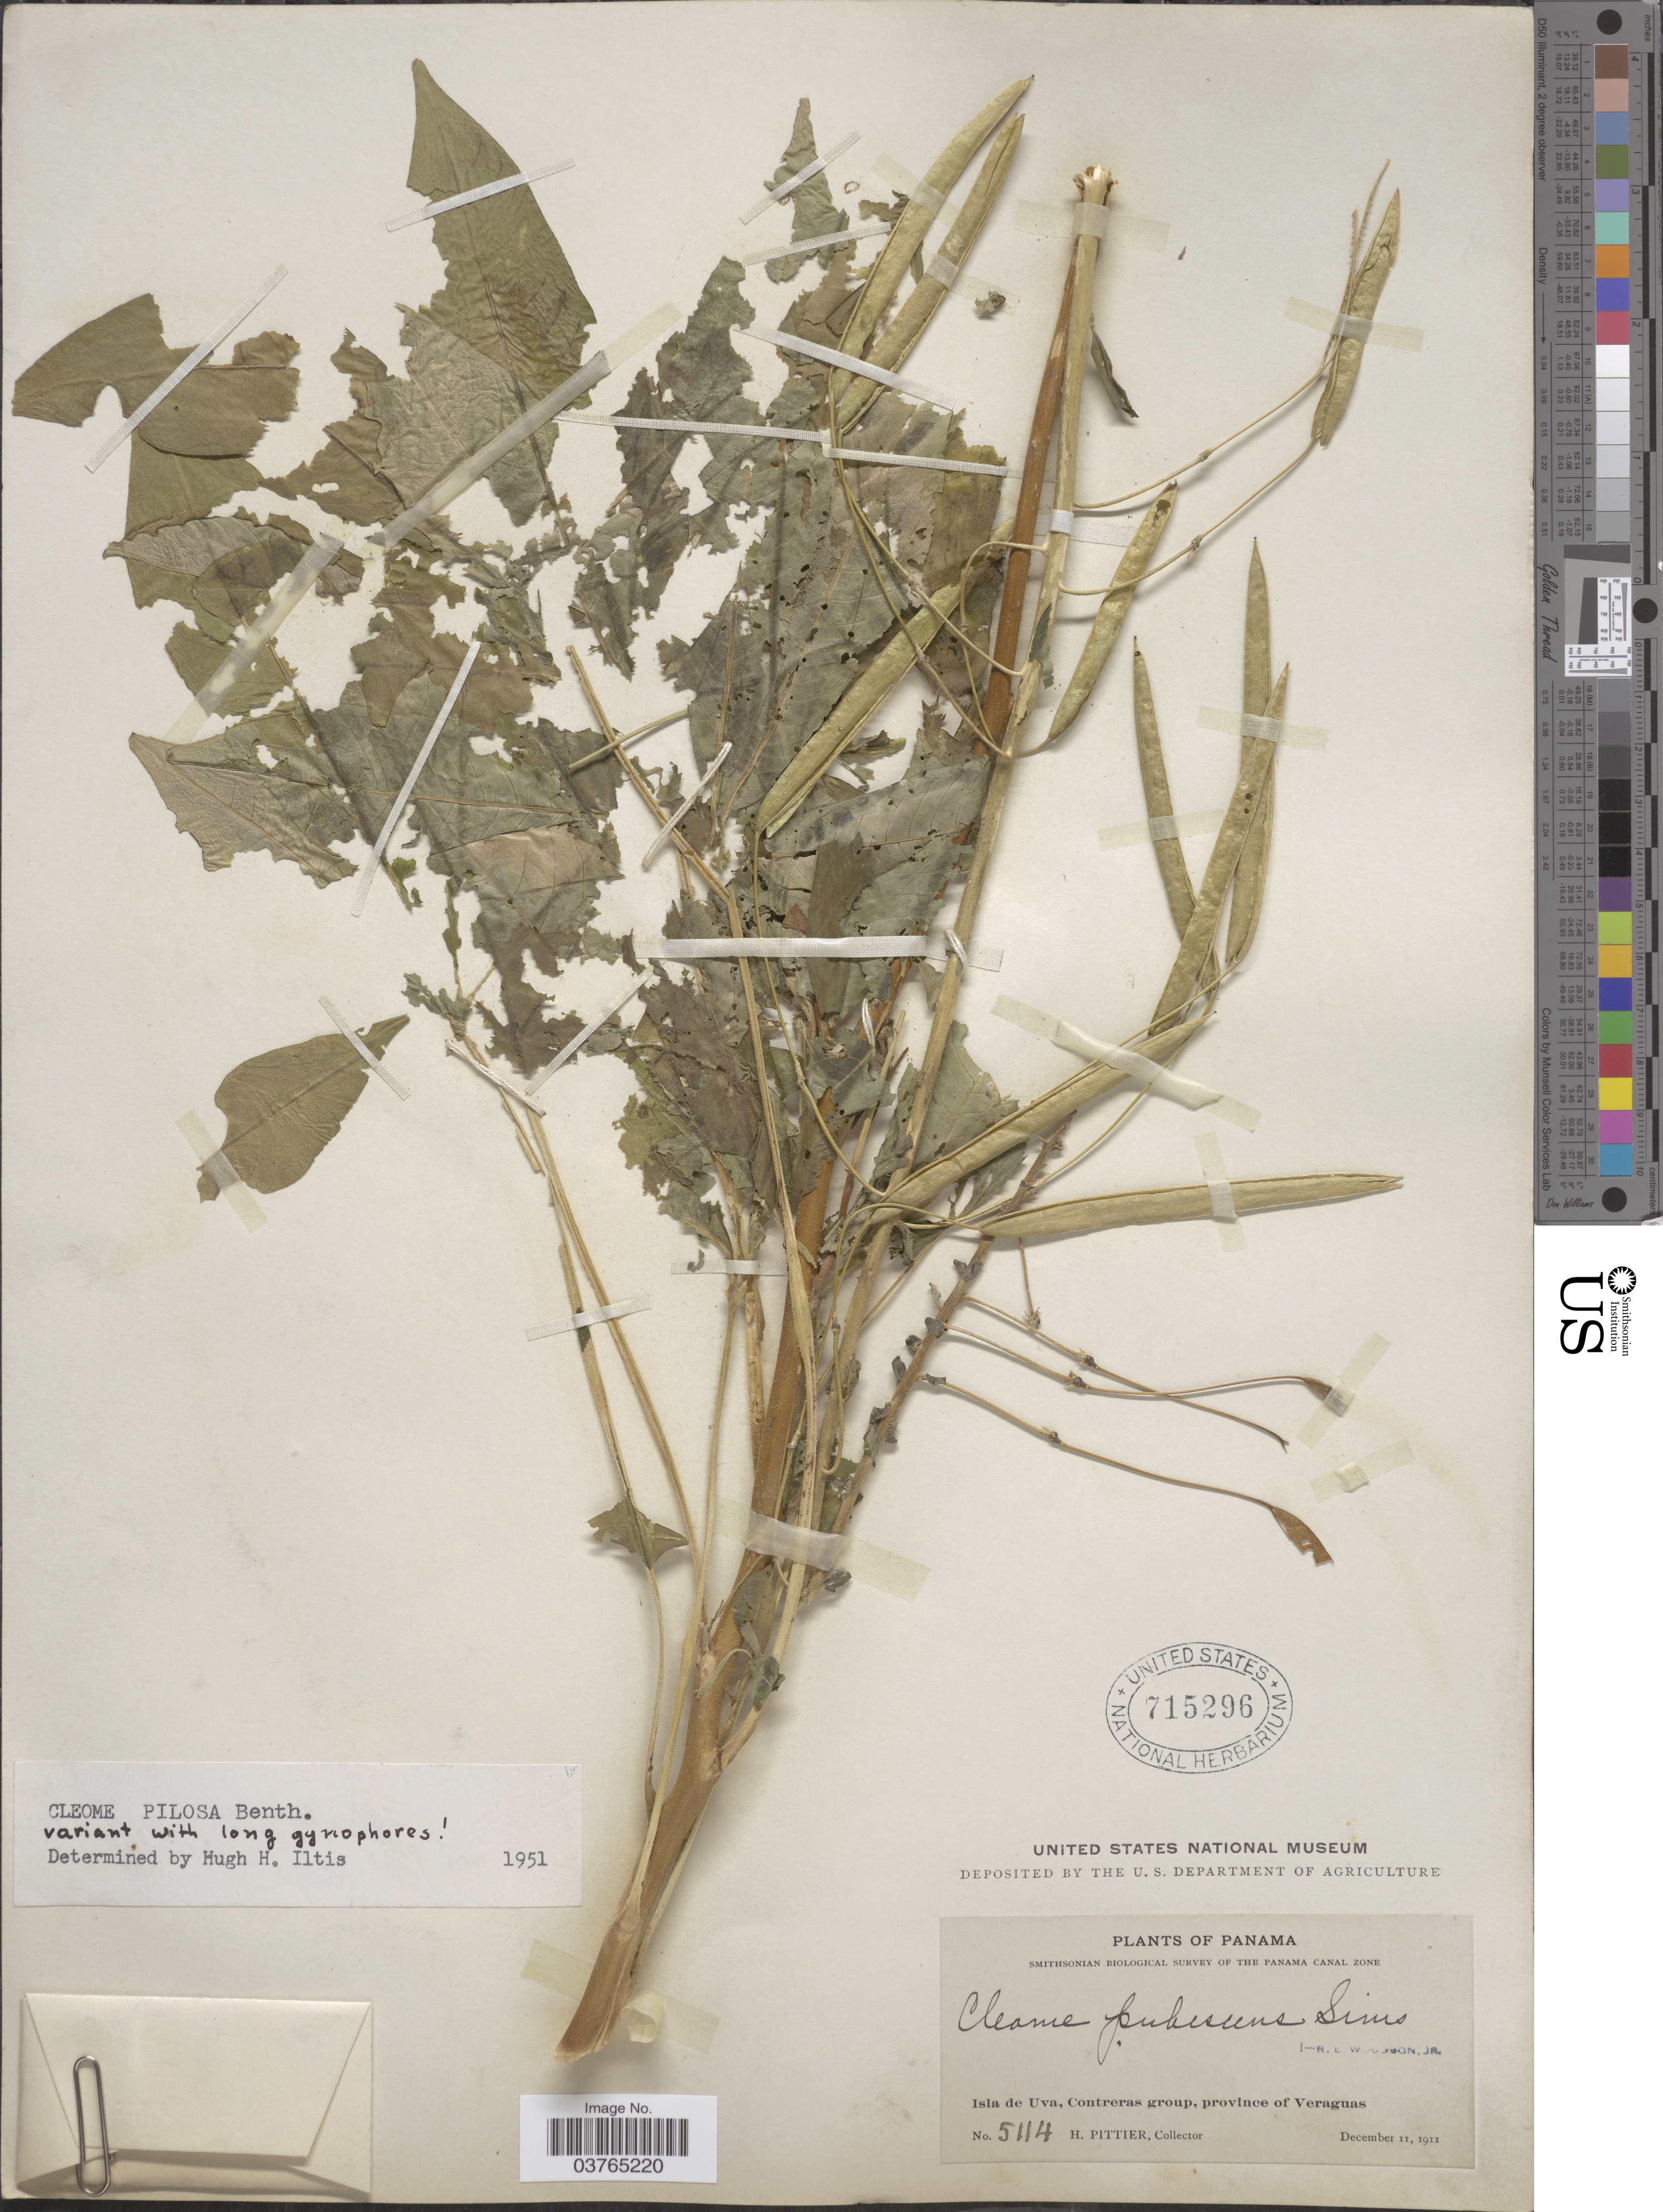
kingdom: Plantae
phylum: Tracheophyta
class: Magnoliopsida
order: Brassicales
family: Cleomaceae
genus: Cochranella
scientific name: Cochranella pilosa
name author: (Benth.) E.M. McGinty & Roalson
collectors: H. F. Pittier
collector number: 5114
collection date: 1911-12-11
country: Panama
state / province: Veraguas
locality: Isla de Uva, Contreras group.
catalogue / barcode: US 715296